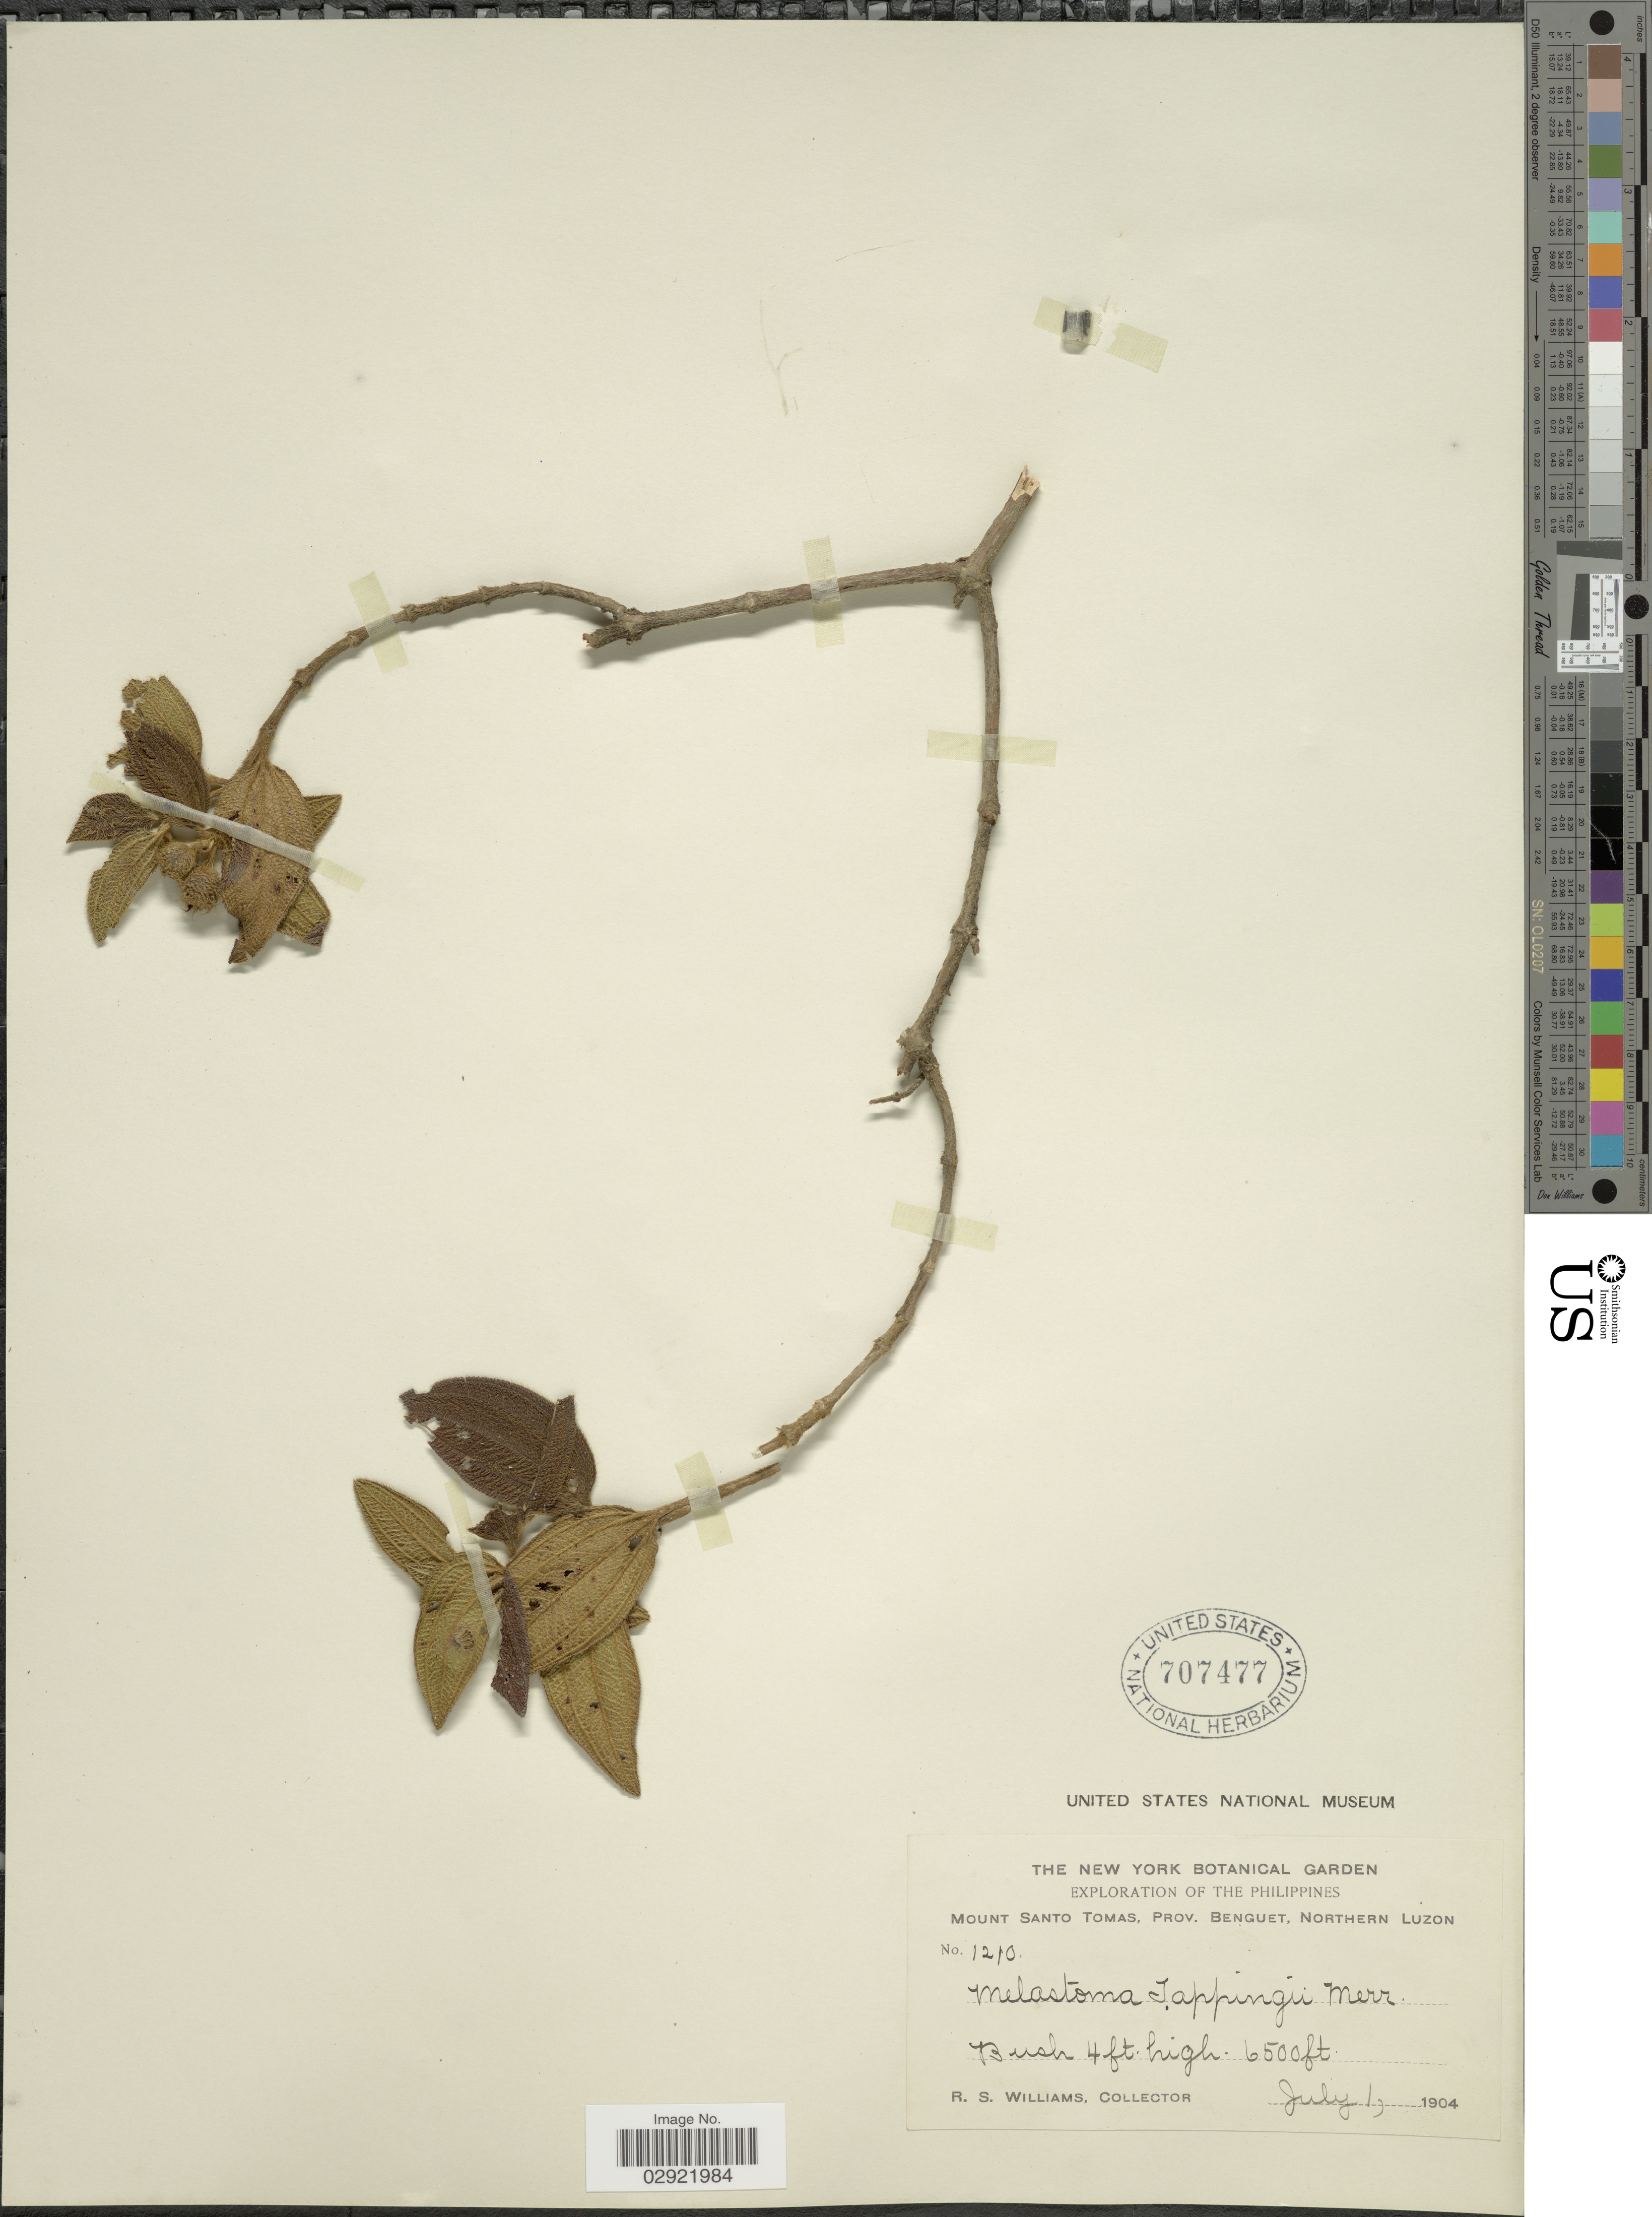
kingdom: Plantae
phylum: Tracheophyta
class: Magnoliopsida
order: Myrtales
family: Melastomataceae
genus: Melastoma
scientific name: Melastoma toppingii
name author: Merr.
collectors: R. S. Williams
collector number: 1210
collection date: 1904-07-01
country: Philippines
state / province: Cordillera (Administrative Region)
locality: Mount Santo Tomas, Prov. Benguet, Northern Luzon.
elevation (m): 1981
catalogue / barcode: US 707477